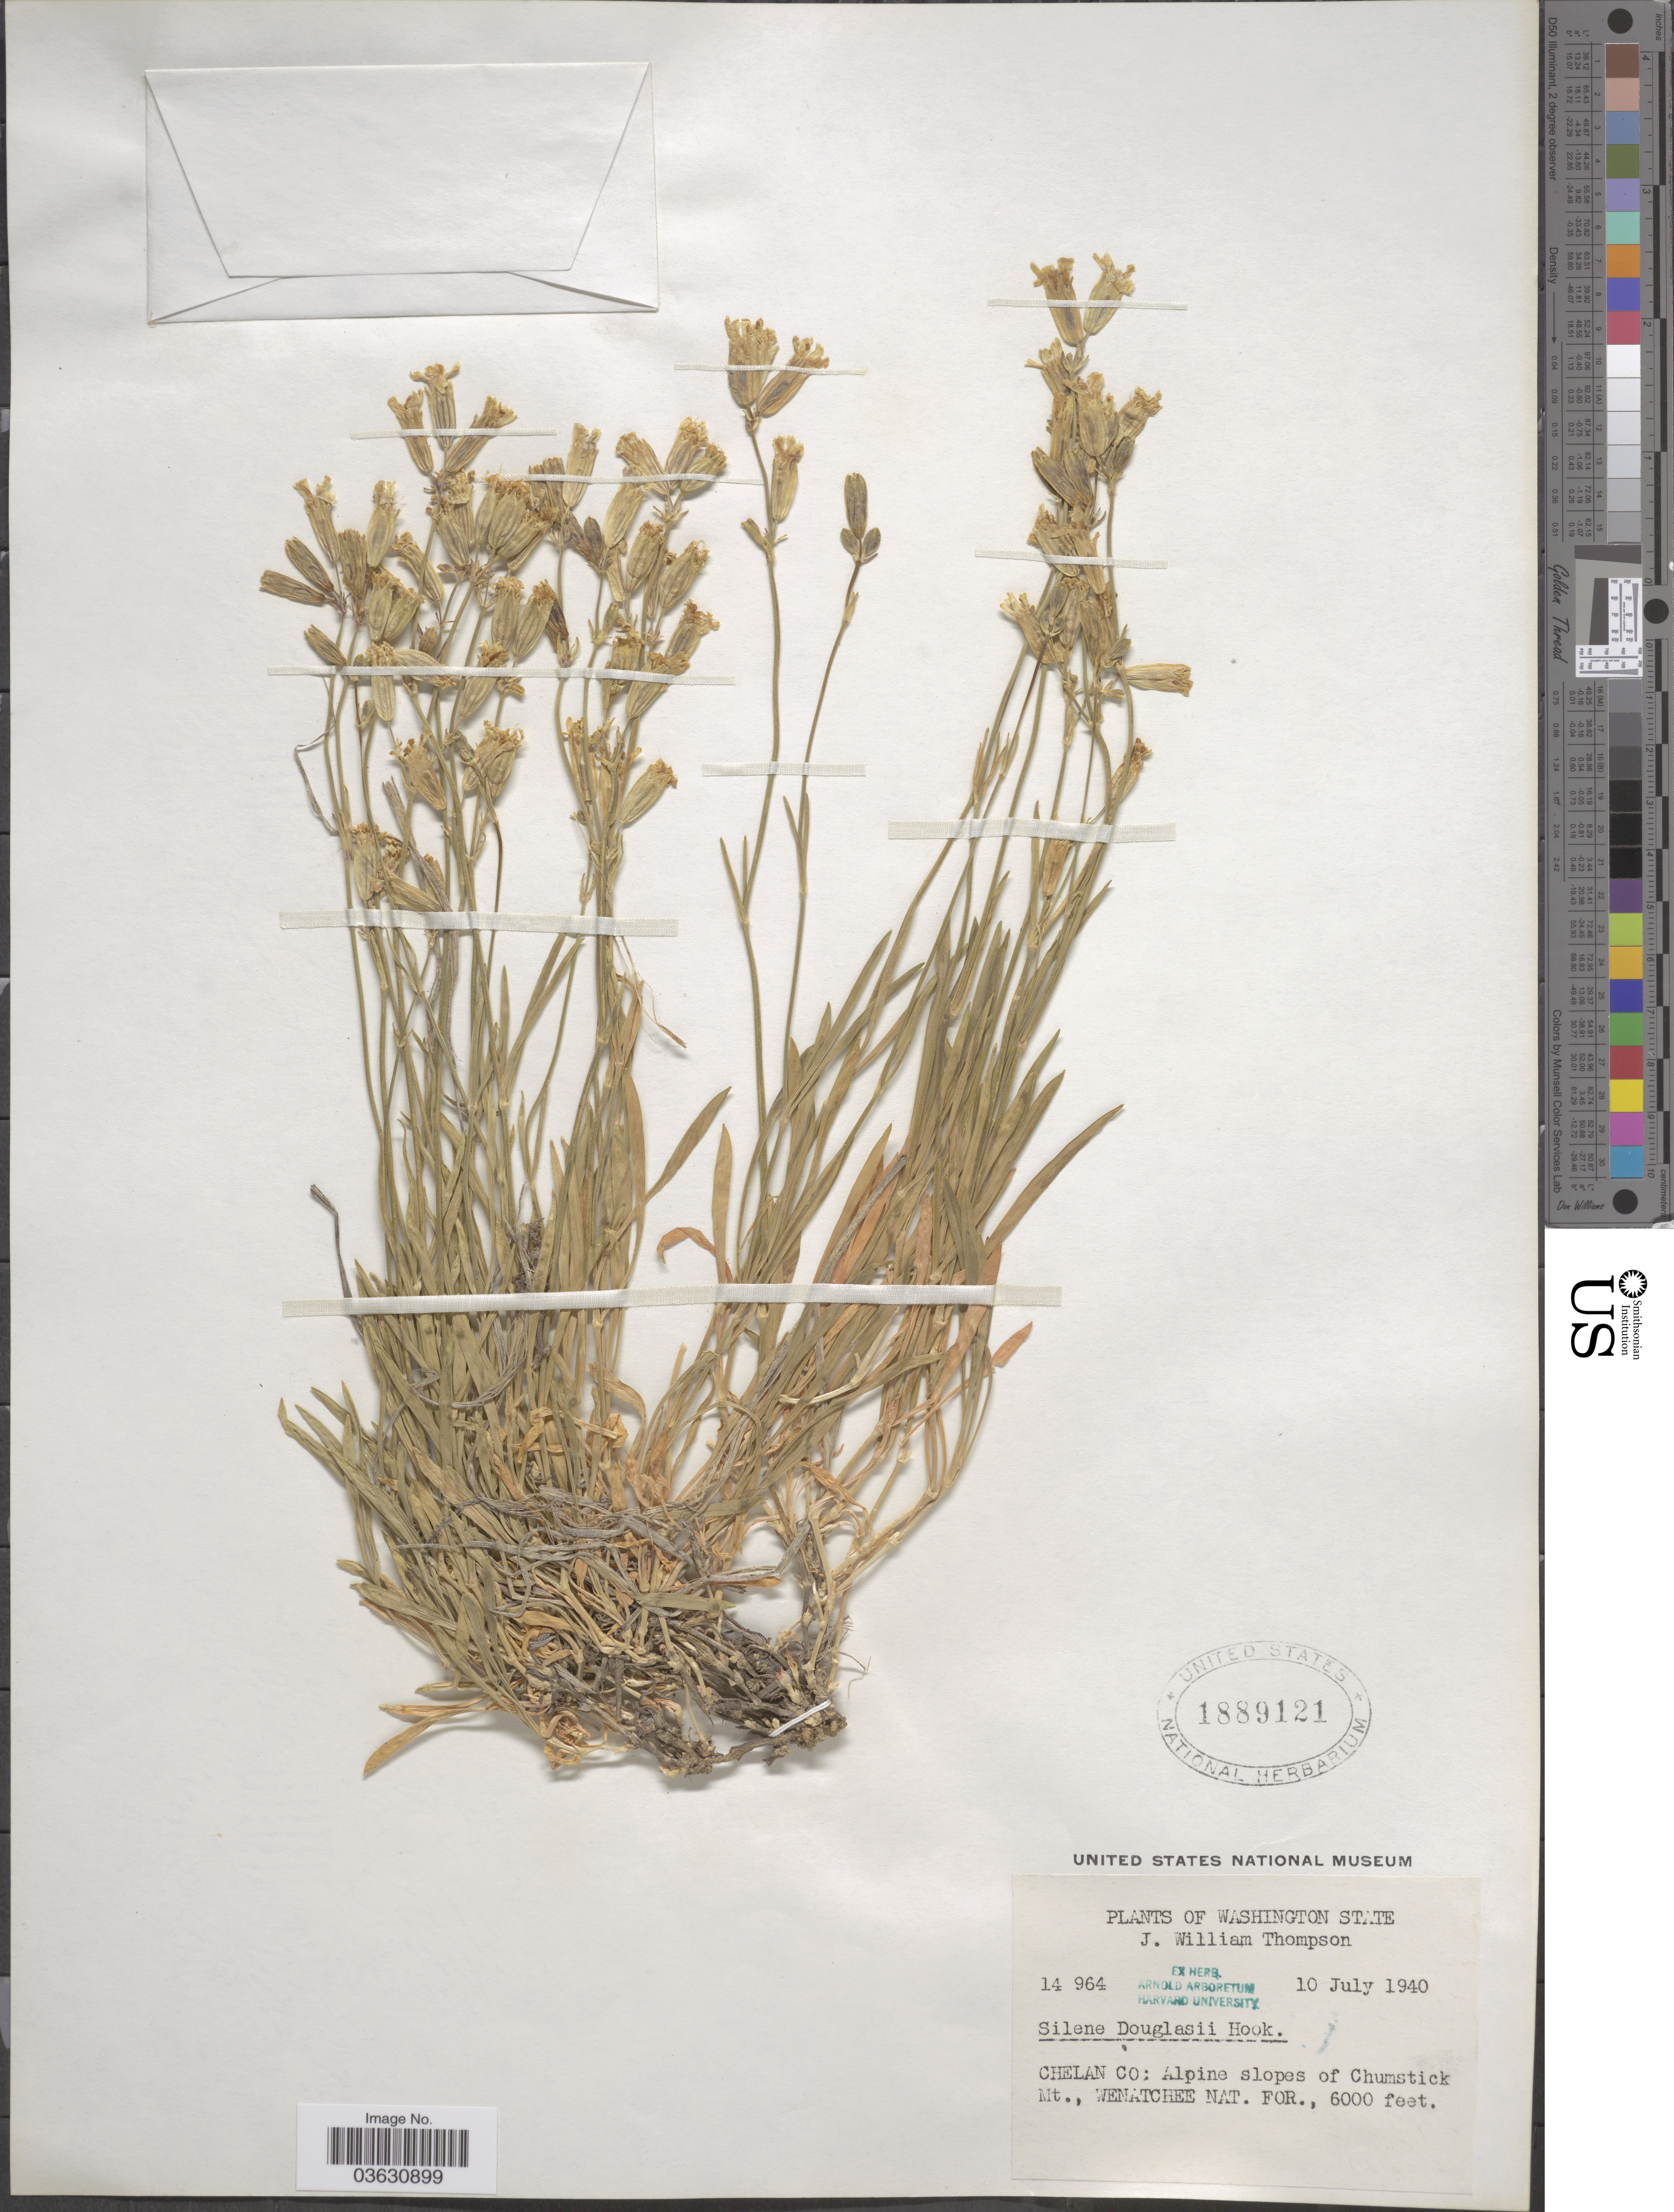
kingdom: Plantae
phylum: Tracheophyta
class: Magnoliopsida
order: Caryophyllales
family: Caryophyllaceae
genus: Silene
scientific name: Silene douglasii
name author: Hook.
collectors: J. W. Thompson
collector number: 14964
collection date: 1940-07-10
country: United States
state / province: Washington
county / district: Chelan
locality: Chelan Co: Alpine slopes of Chumstick Mt., Wenatchee Nat. For.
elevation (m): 1829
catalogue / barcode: US 1889121